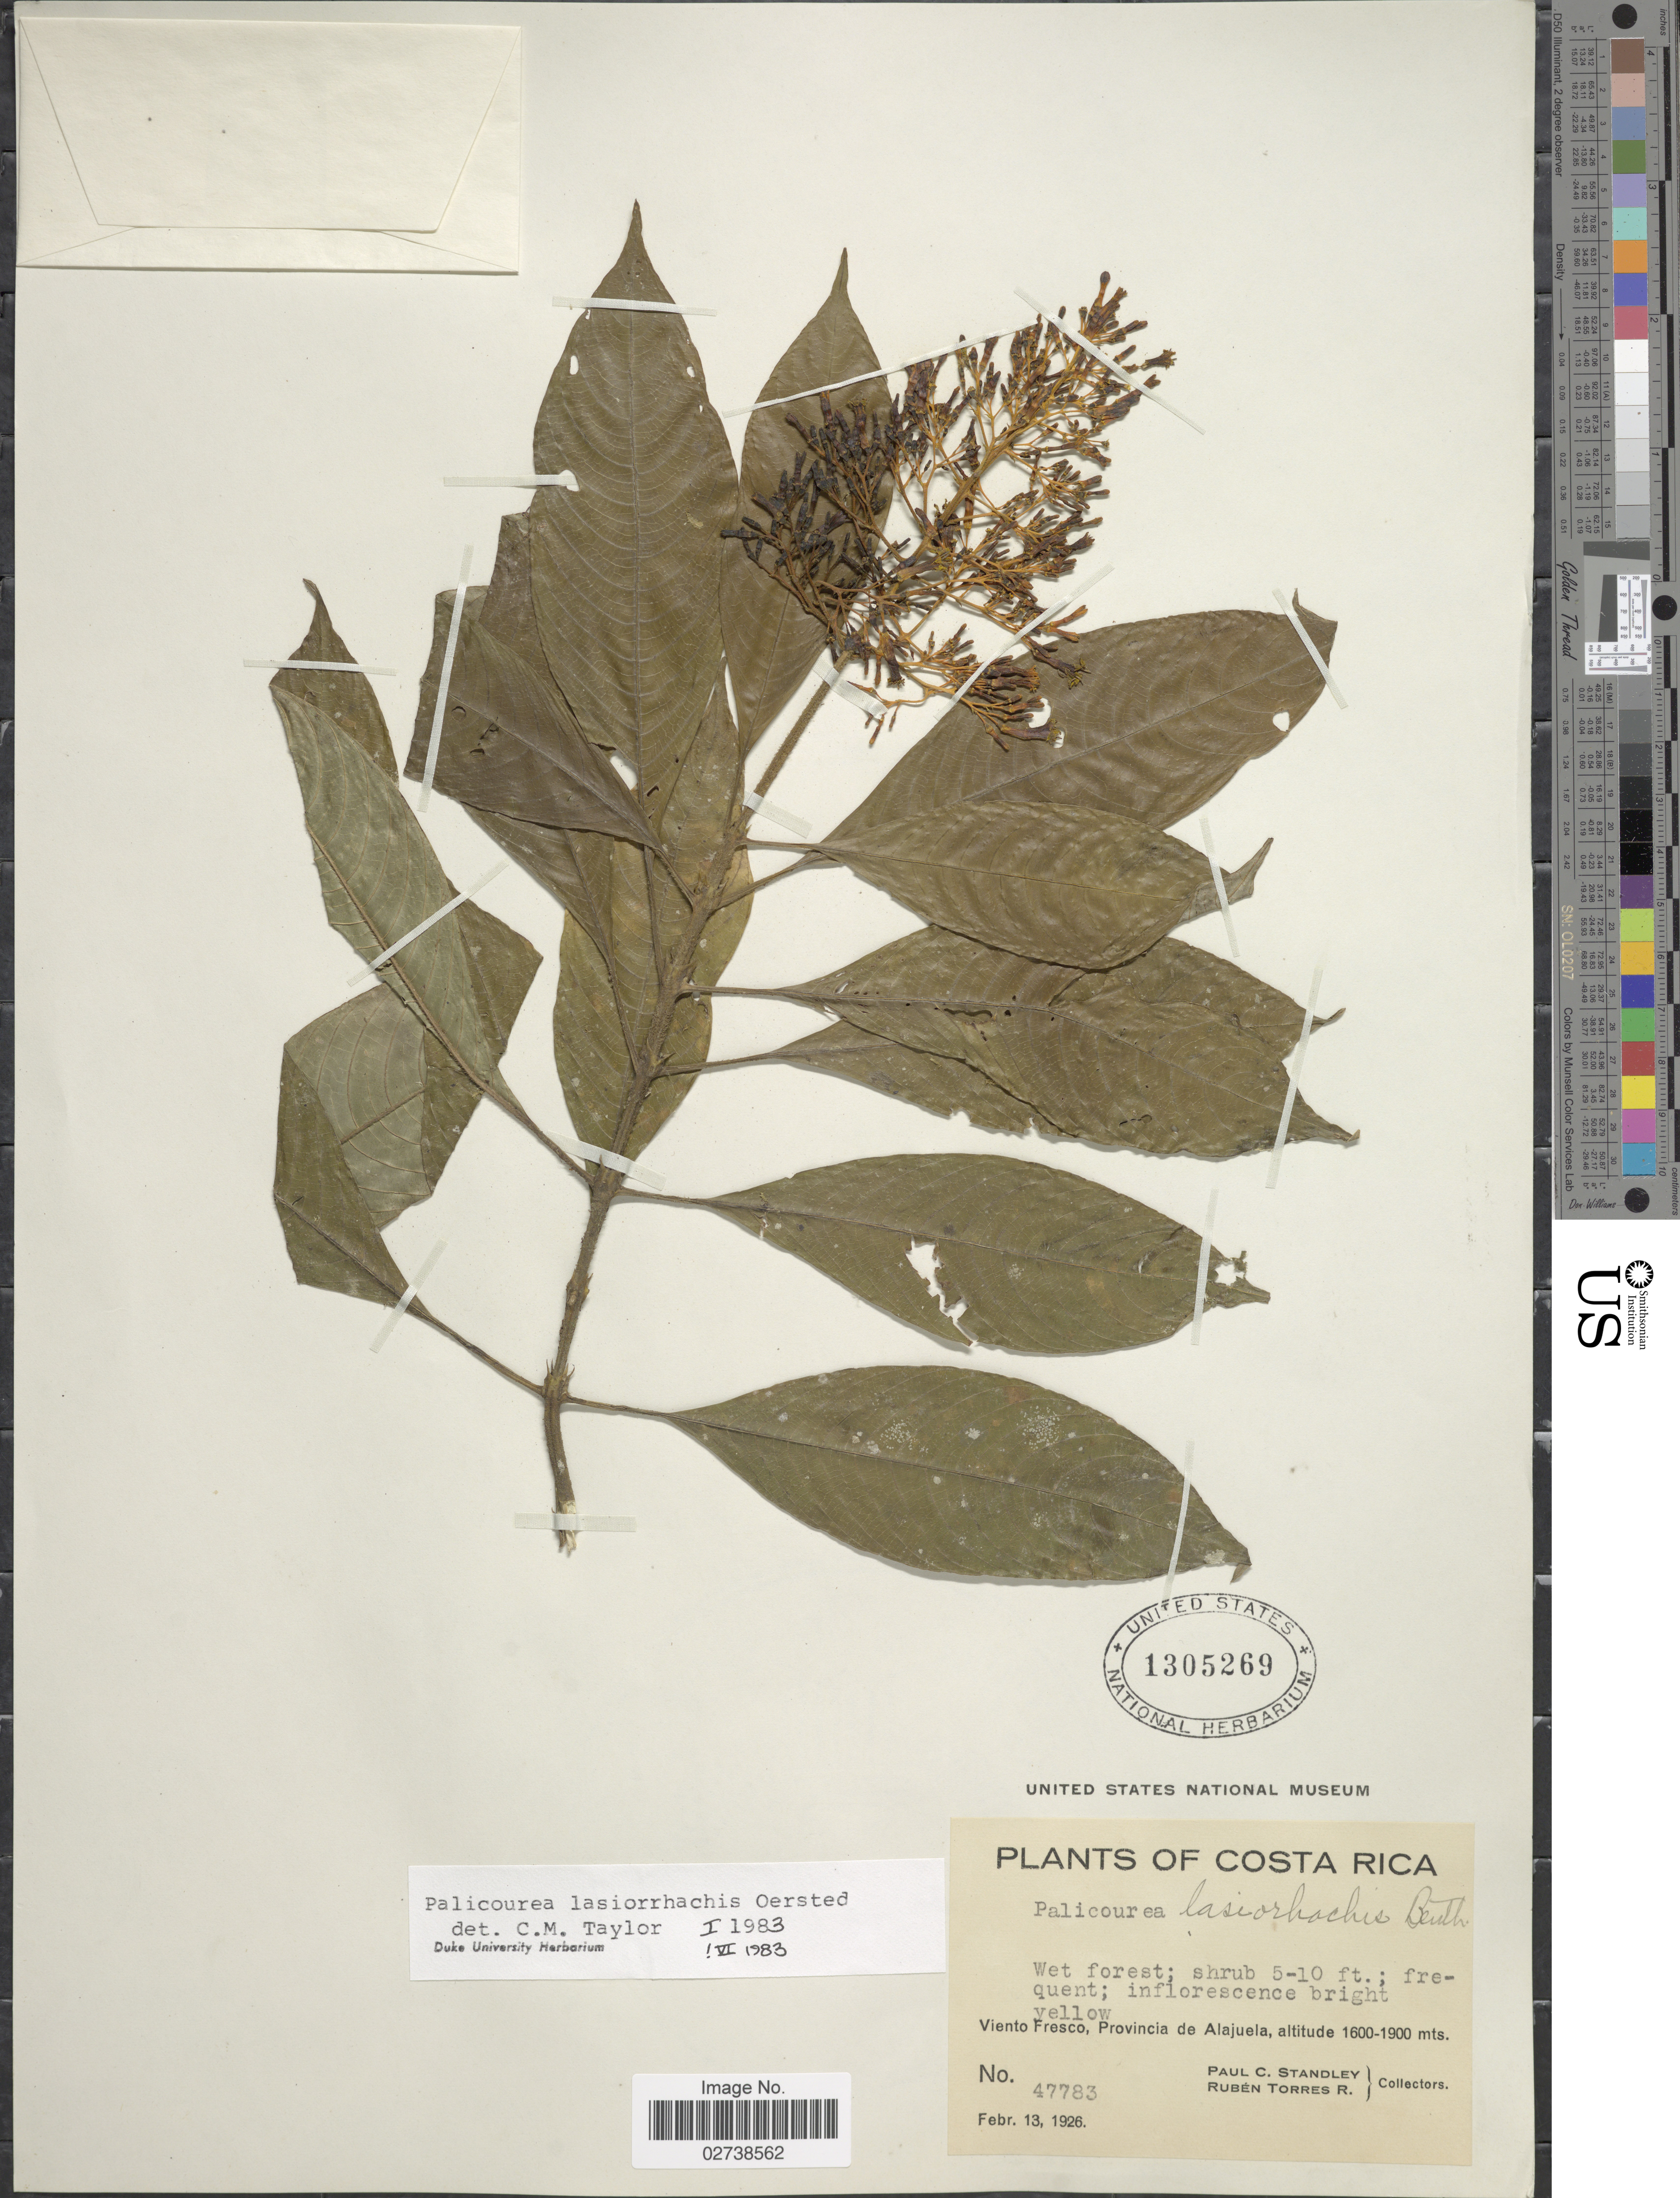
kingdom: Plantae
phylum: Tracheophyta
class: Magnoliopsida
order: Gentianales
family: Rubiaceae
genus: Palicourea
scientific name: Palicourea lasiorrhachis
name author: Oerst.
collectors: P. C. Standley & R. Torres Rojas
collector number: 47783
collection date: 1926-02-13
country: Costa Rica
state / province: Alajuela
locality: Wet forest; Viento Fresco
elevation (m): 1600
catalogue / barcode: US 1305269